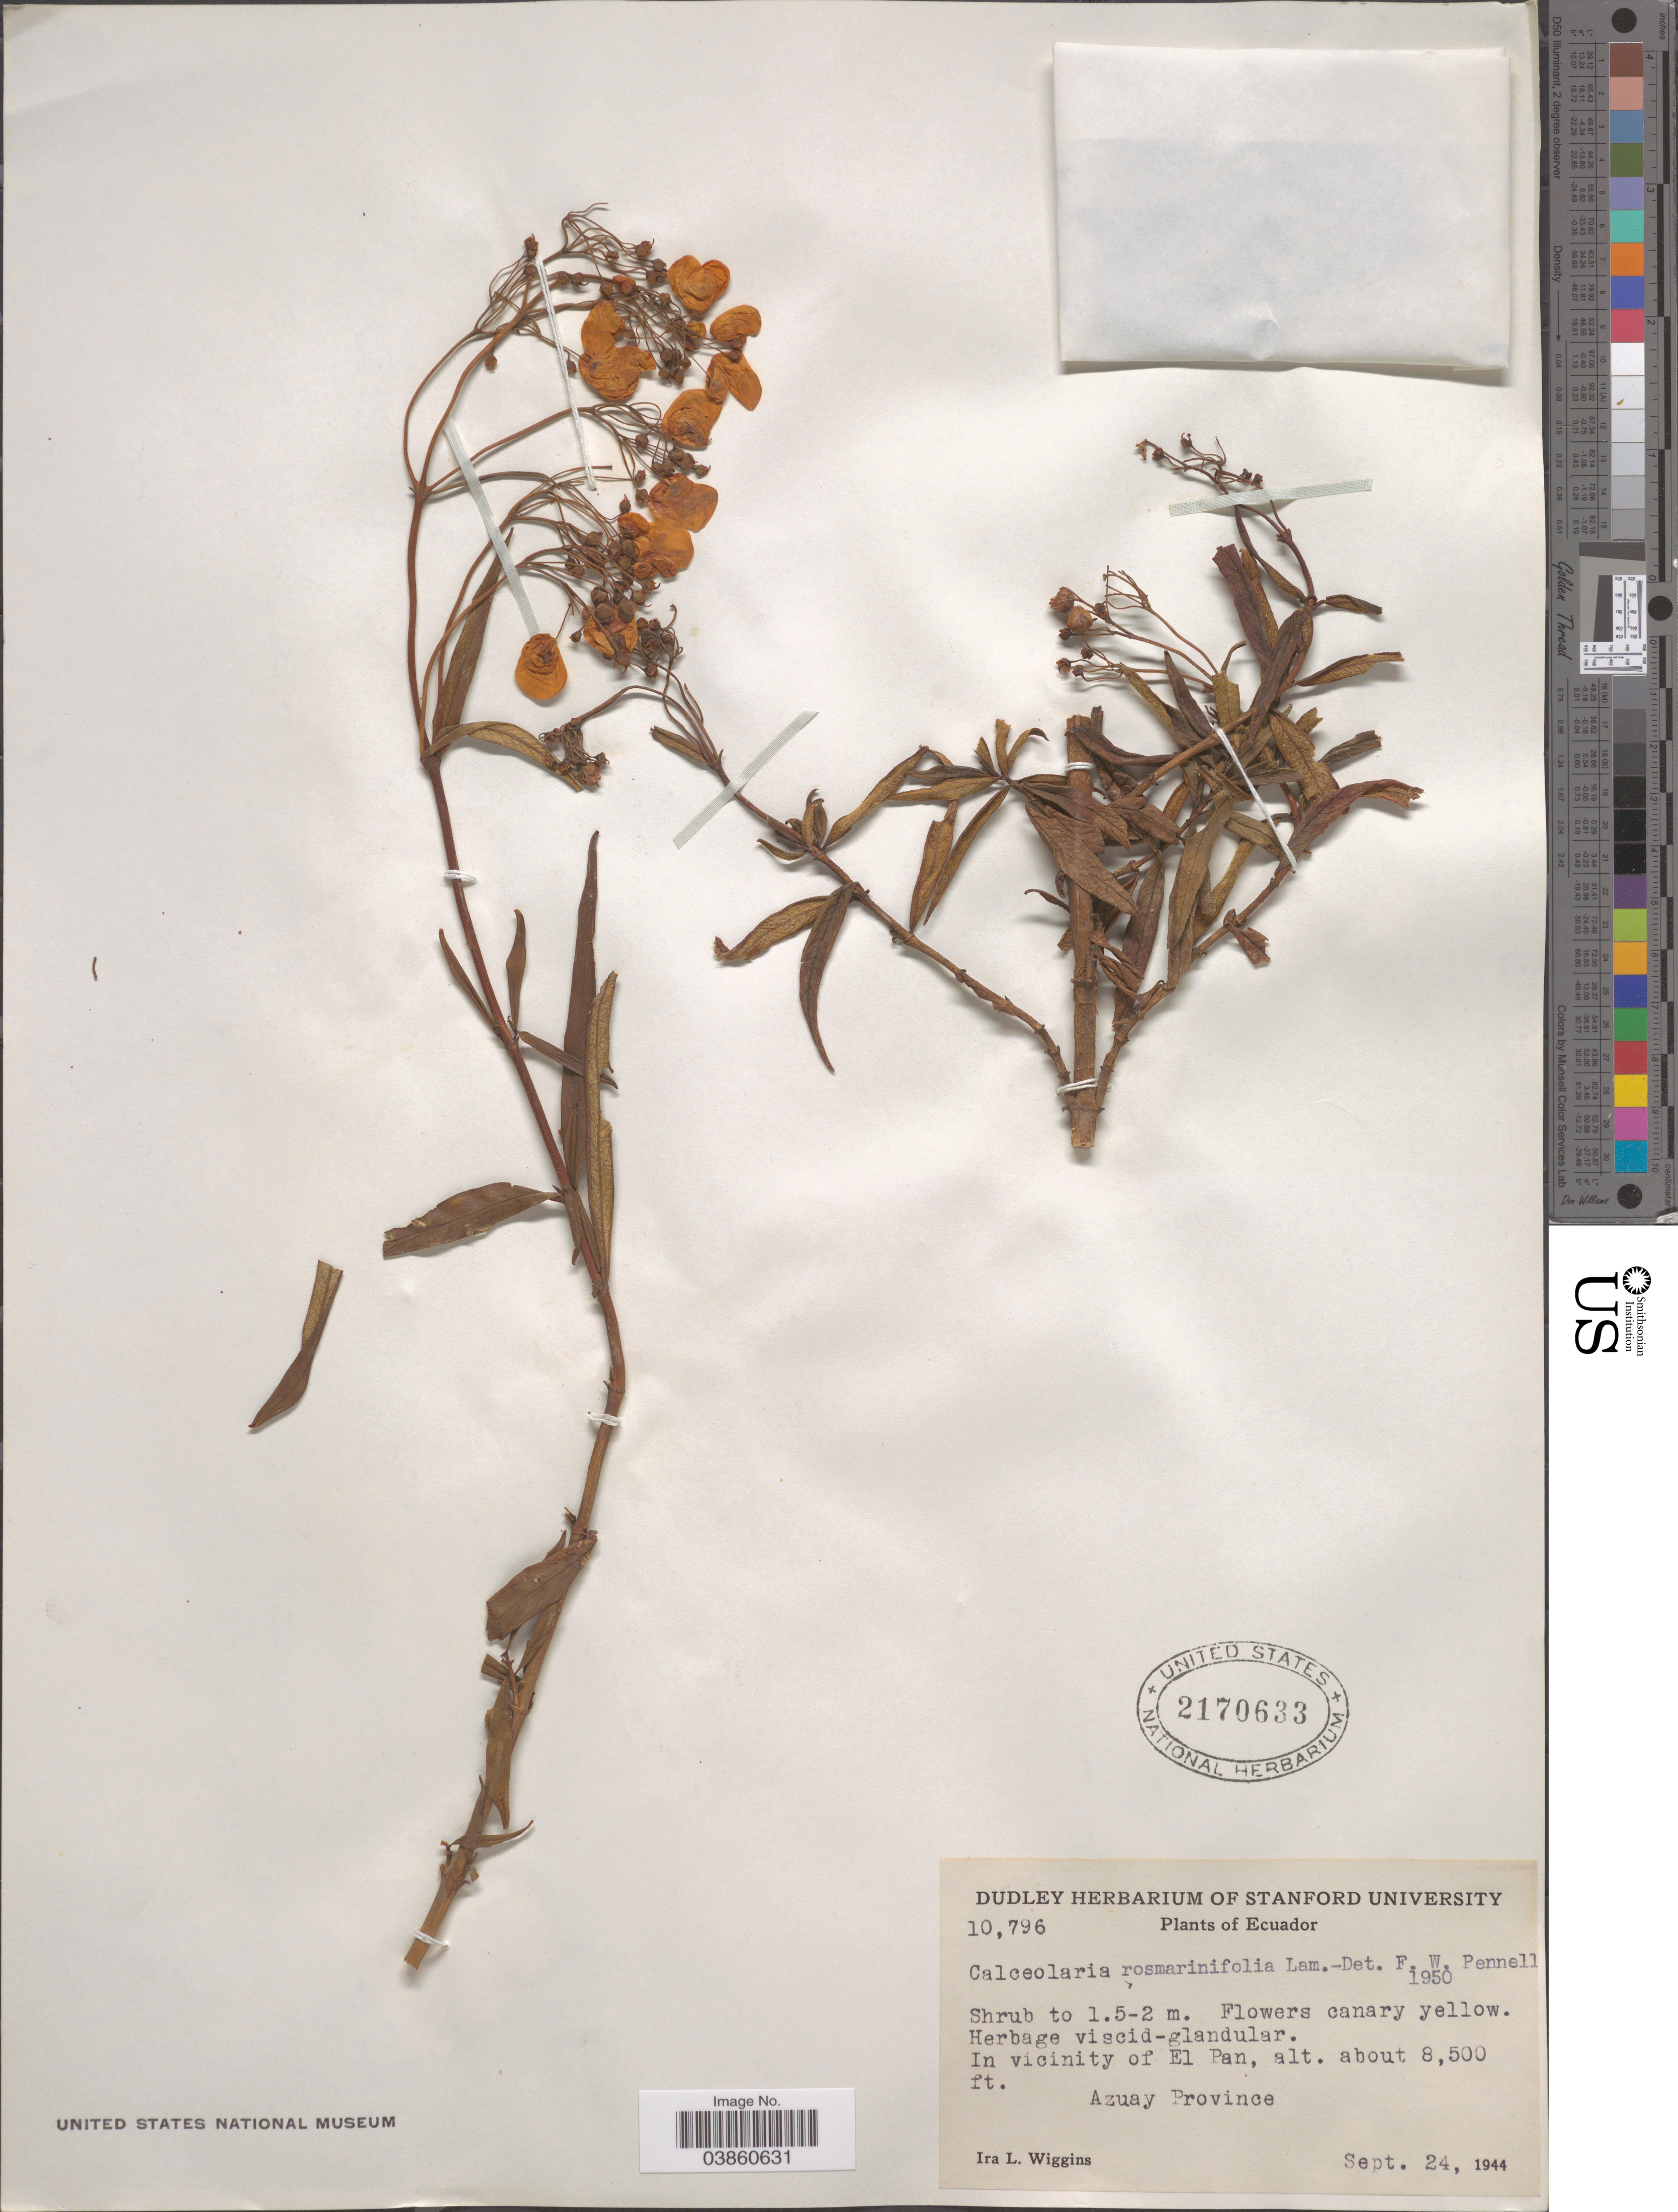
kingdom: Plantae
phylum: Tracheophyta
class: Magnoliopsida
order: Lamiales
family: Calceolariaceae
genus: Calceolaria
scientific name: Calceolaria rosmarinifolia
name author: Lam.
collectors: I. L. Wiggins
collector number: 10796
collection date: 1944-09-24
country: Ecuador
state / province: Azuay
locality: In vicinity of El Pan.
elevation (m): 2591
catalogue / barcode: US 2170633